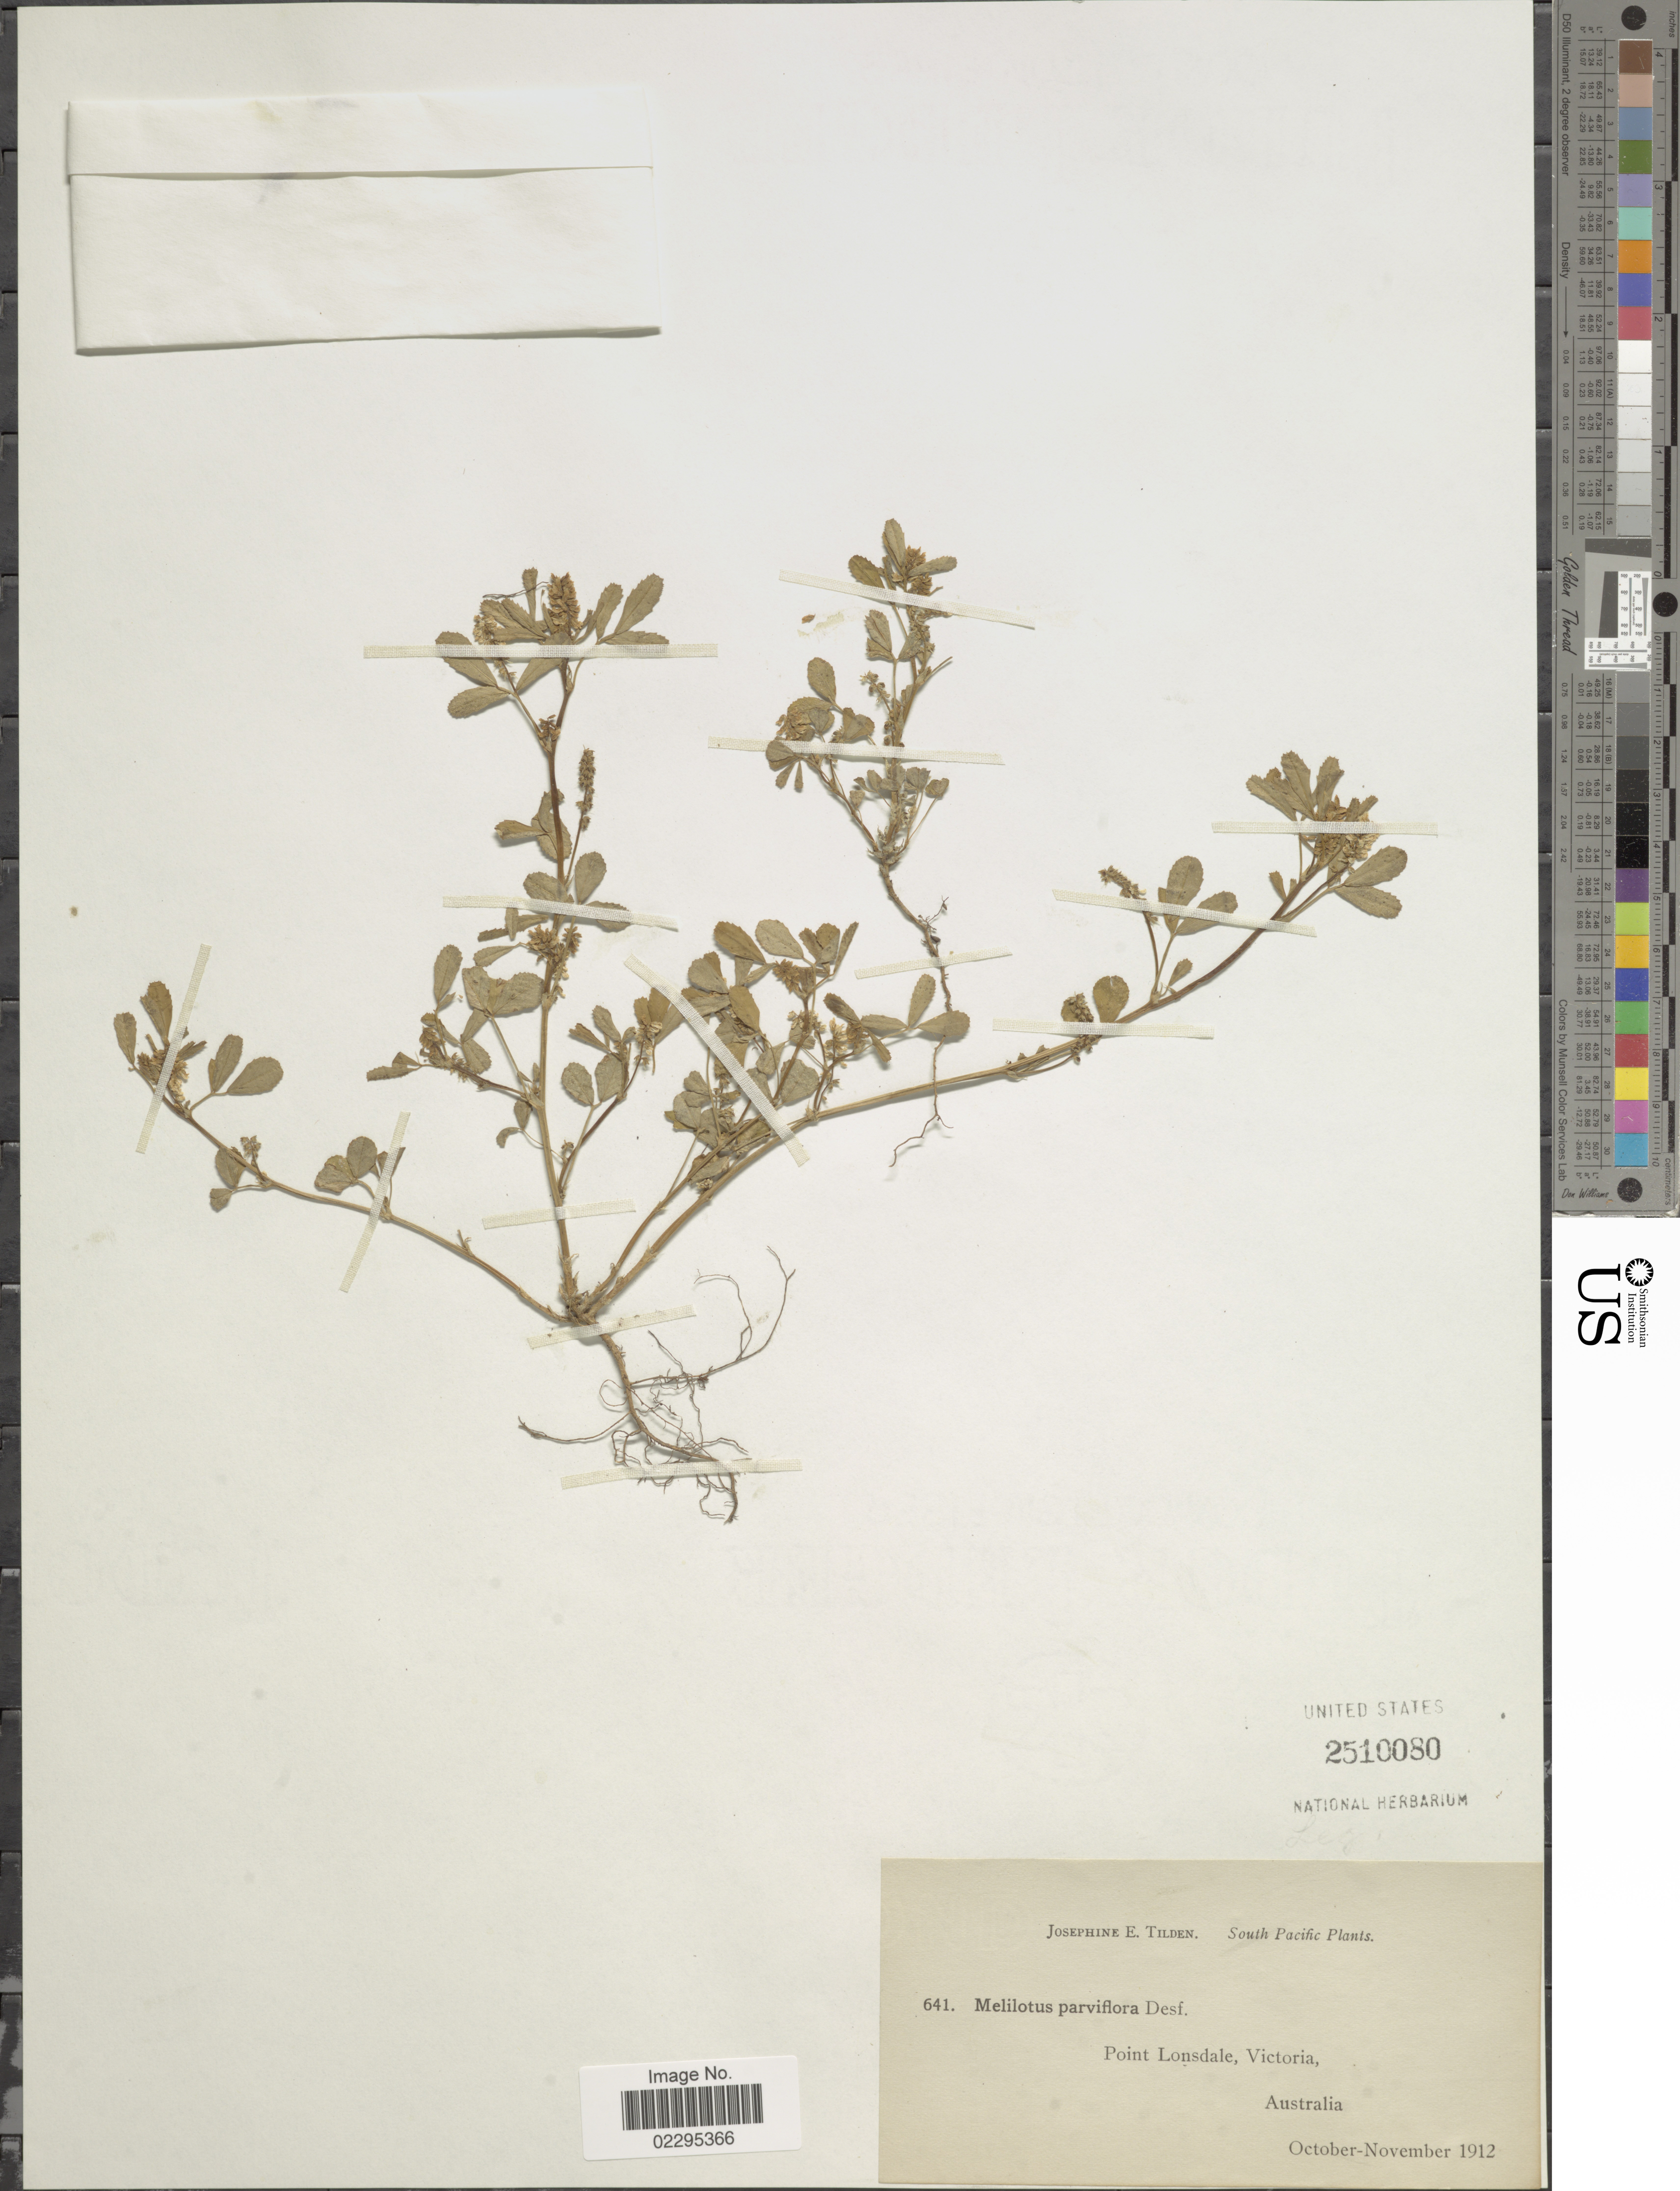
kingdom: Plantae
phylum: Tracheophyta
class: Magnoliopsida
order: Fabales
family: Fabaceae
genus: Melilotus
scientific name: Melilotus albus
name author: Medik.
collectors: J. E. Tilden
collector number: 641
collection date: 1912-10/1912-11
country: Australia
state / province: Victoria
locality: Point Lonsdale, Victoria, Australia.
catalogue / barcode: US 2510080